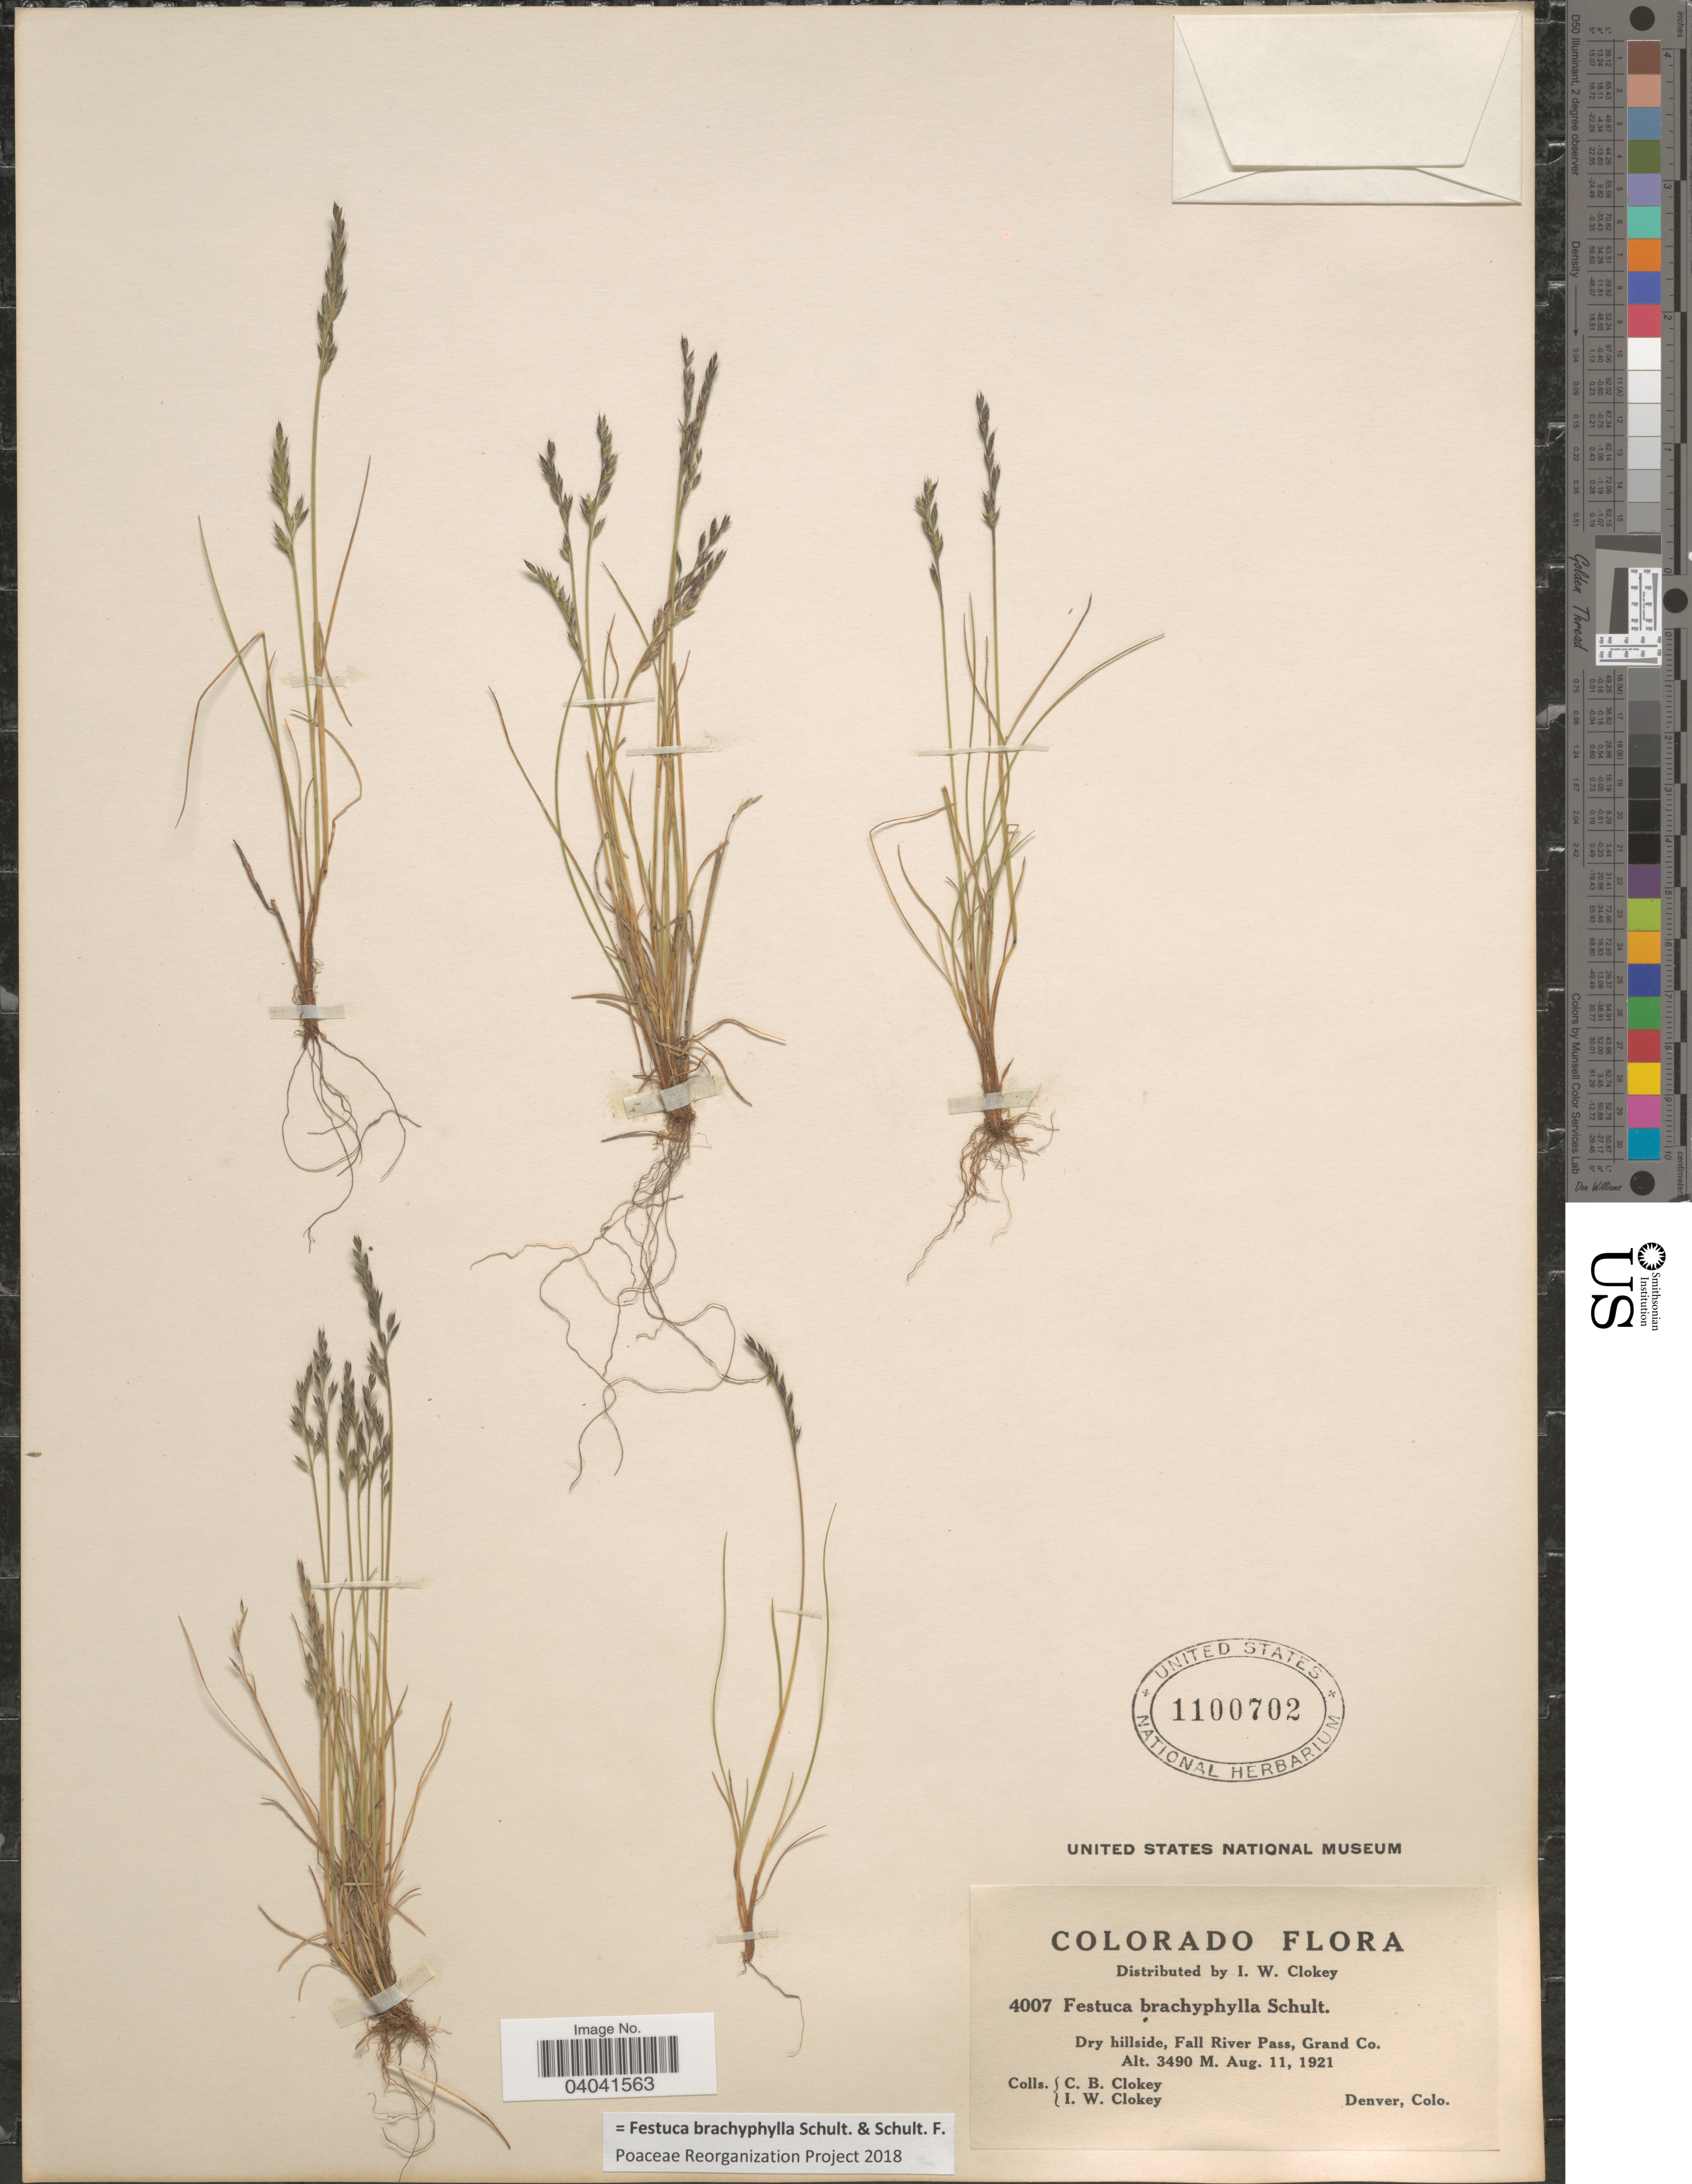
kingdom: Plantae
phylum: Tracheophyta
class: Liliopsida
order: Poales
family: Poaceae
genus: Festuca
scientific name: Festuca brachyphylla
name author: Schult. & Schult. f.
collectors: C. Clokey & I. W. Clokey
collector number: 4007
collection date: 1921-08-11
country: United States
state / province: Colorado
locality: Dry hillside, Fall River Pass, Grand Co. Denver.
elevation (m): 3490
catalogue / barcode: US 1100702